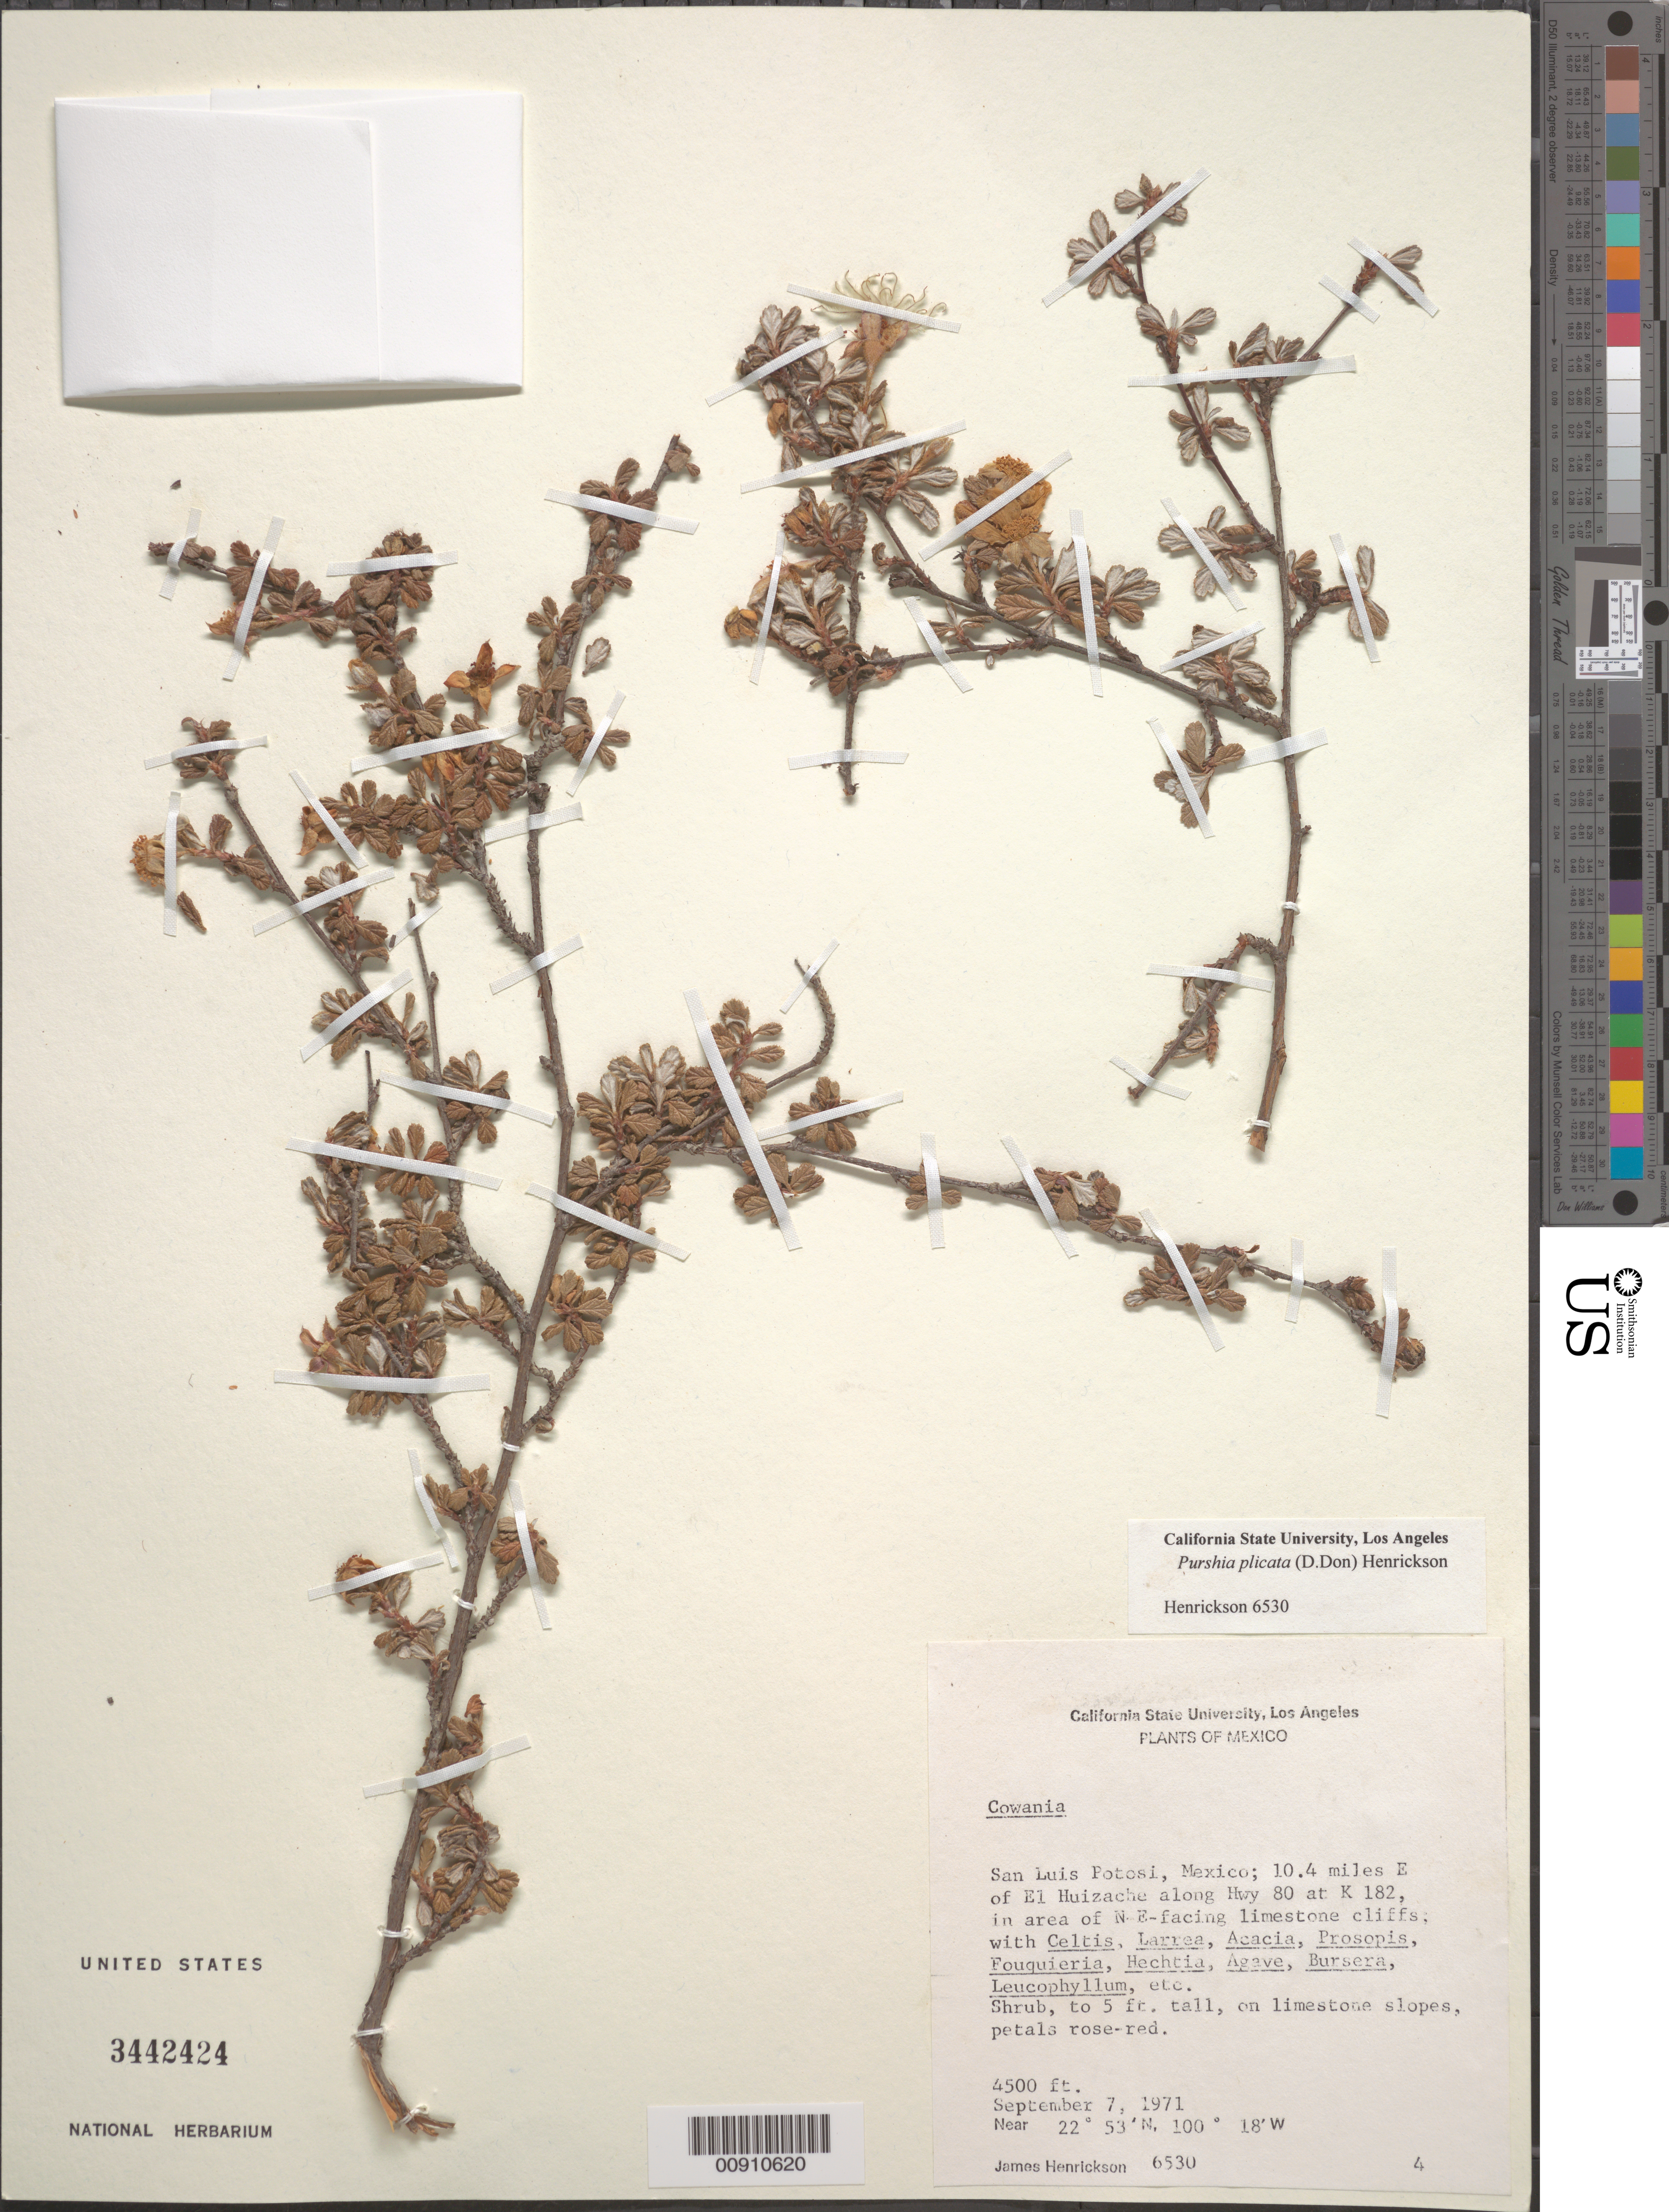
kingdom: Plantae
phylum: Tracheophyta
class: Magnoliopsida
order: Rosales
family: Rosaceae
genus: Purshia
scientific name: Purshia plicata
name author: (D. Don) Henrickson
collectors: J. Henrickson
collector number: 6530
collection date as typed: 07 Sep 1971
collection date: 1971-09-07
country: Mexico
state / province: San Luis Potosí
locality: San Luis Potosí: 10.4 miles E of El Huizache alonh Hwy 80 at Km 182, in area of N-E-facing limestone cliffs.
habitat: On limestone slopes; with Celtis, Larrea, Acacia, Prosopis, Fouquieria, Hechtia, Agave, Bursera, Leucophyllum, etc.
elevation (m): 1372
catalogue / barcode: US 3442424